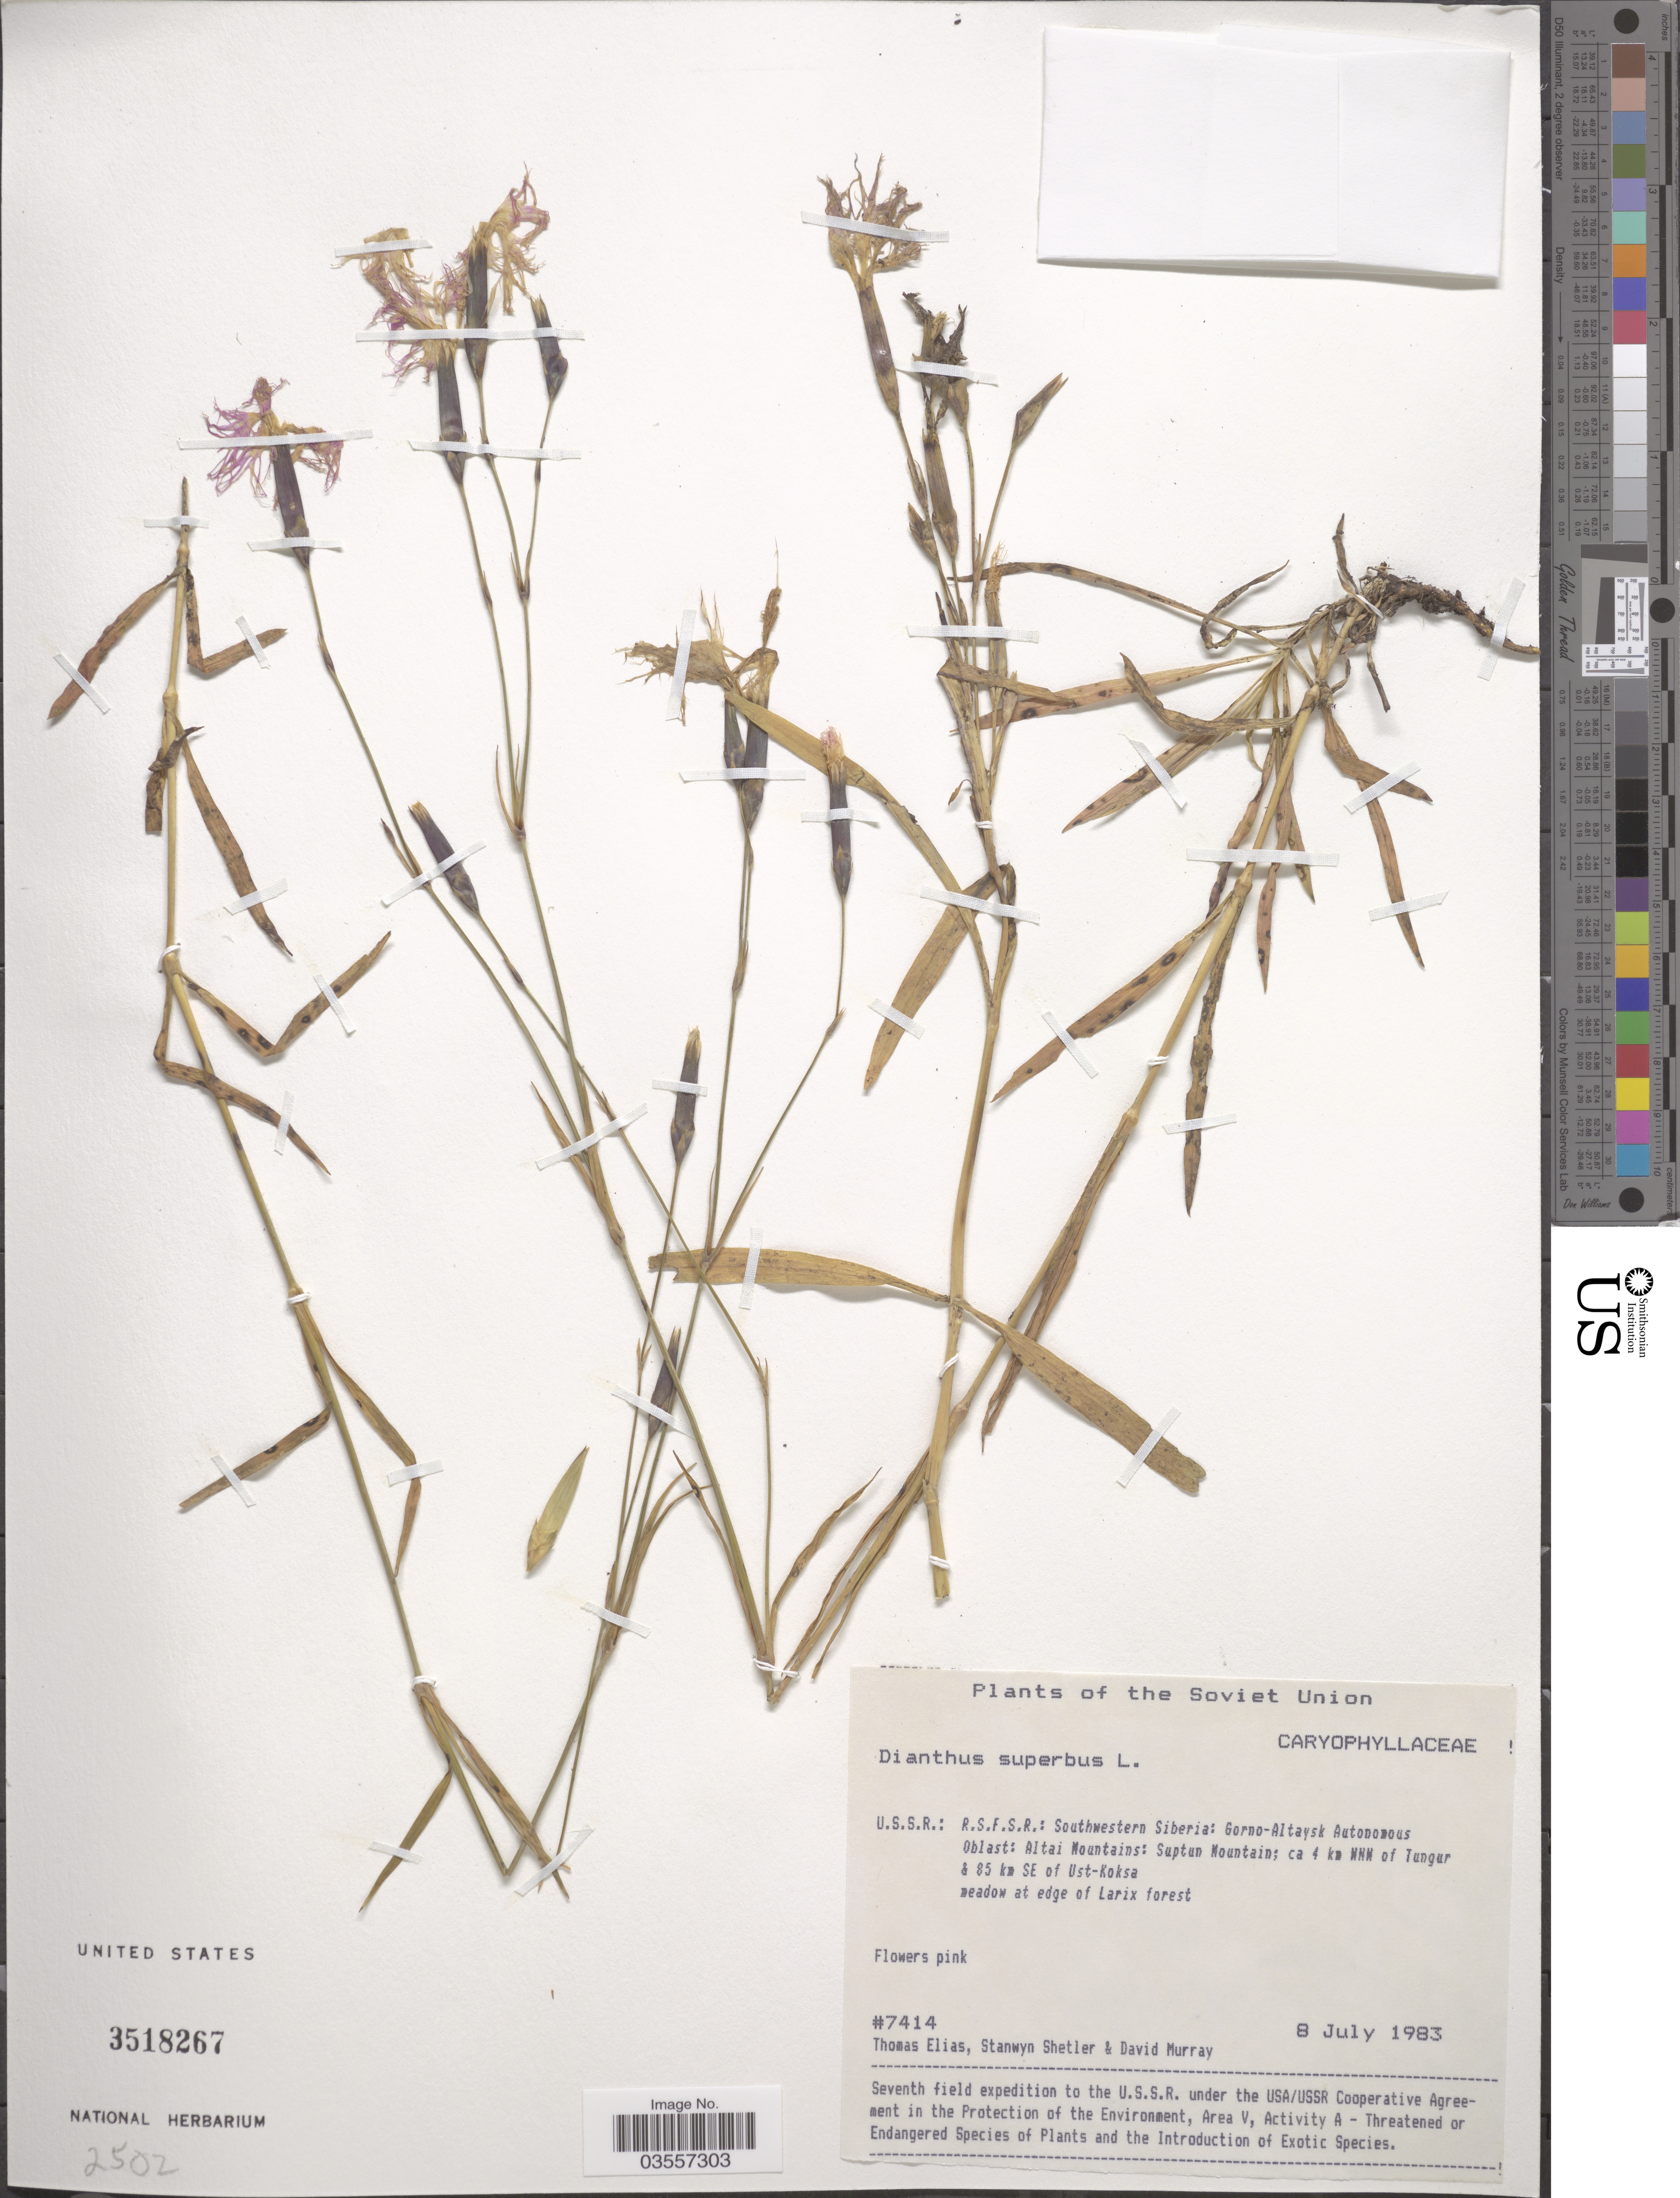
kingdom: Plantae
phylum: Tracheophyta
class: Magnoliopsida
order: Caryophyllales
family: Caryophyllaceae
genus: Dianthus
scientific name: Dianthus superbus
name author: L.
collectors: T. S. Elias, S. Shetler & D. F. Murray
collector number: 7414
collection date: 1983-07-08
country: Russian Federation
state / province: Altai Republic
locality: The Soviet Union. U.S.S.R.: R.S.F.S.R.: Southwestern Siberia: Gorno-Altaysk Autonomous Oblast: Altai Mountains: Suptun Mountain; ca 4 km WNW of Tungur å 85 km SE of Ust-Koksa.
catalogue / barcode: US 3518267